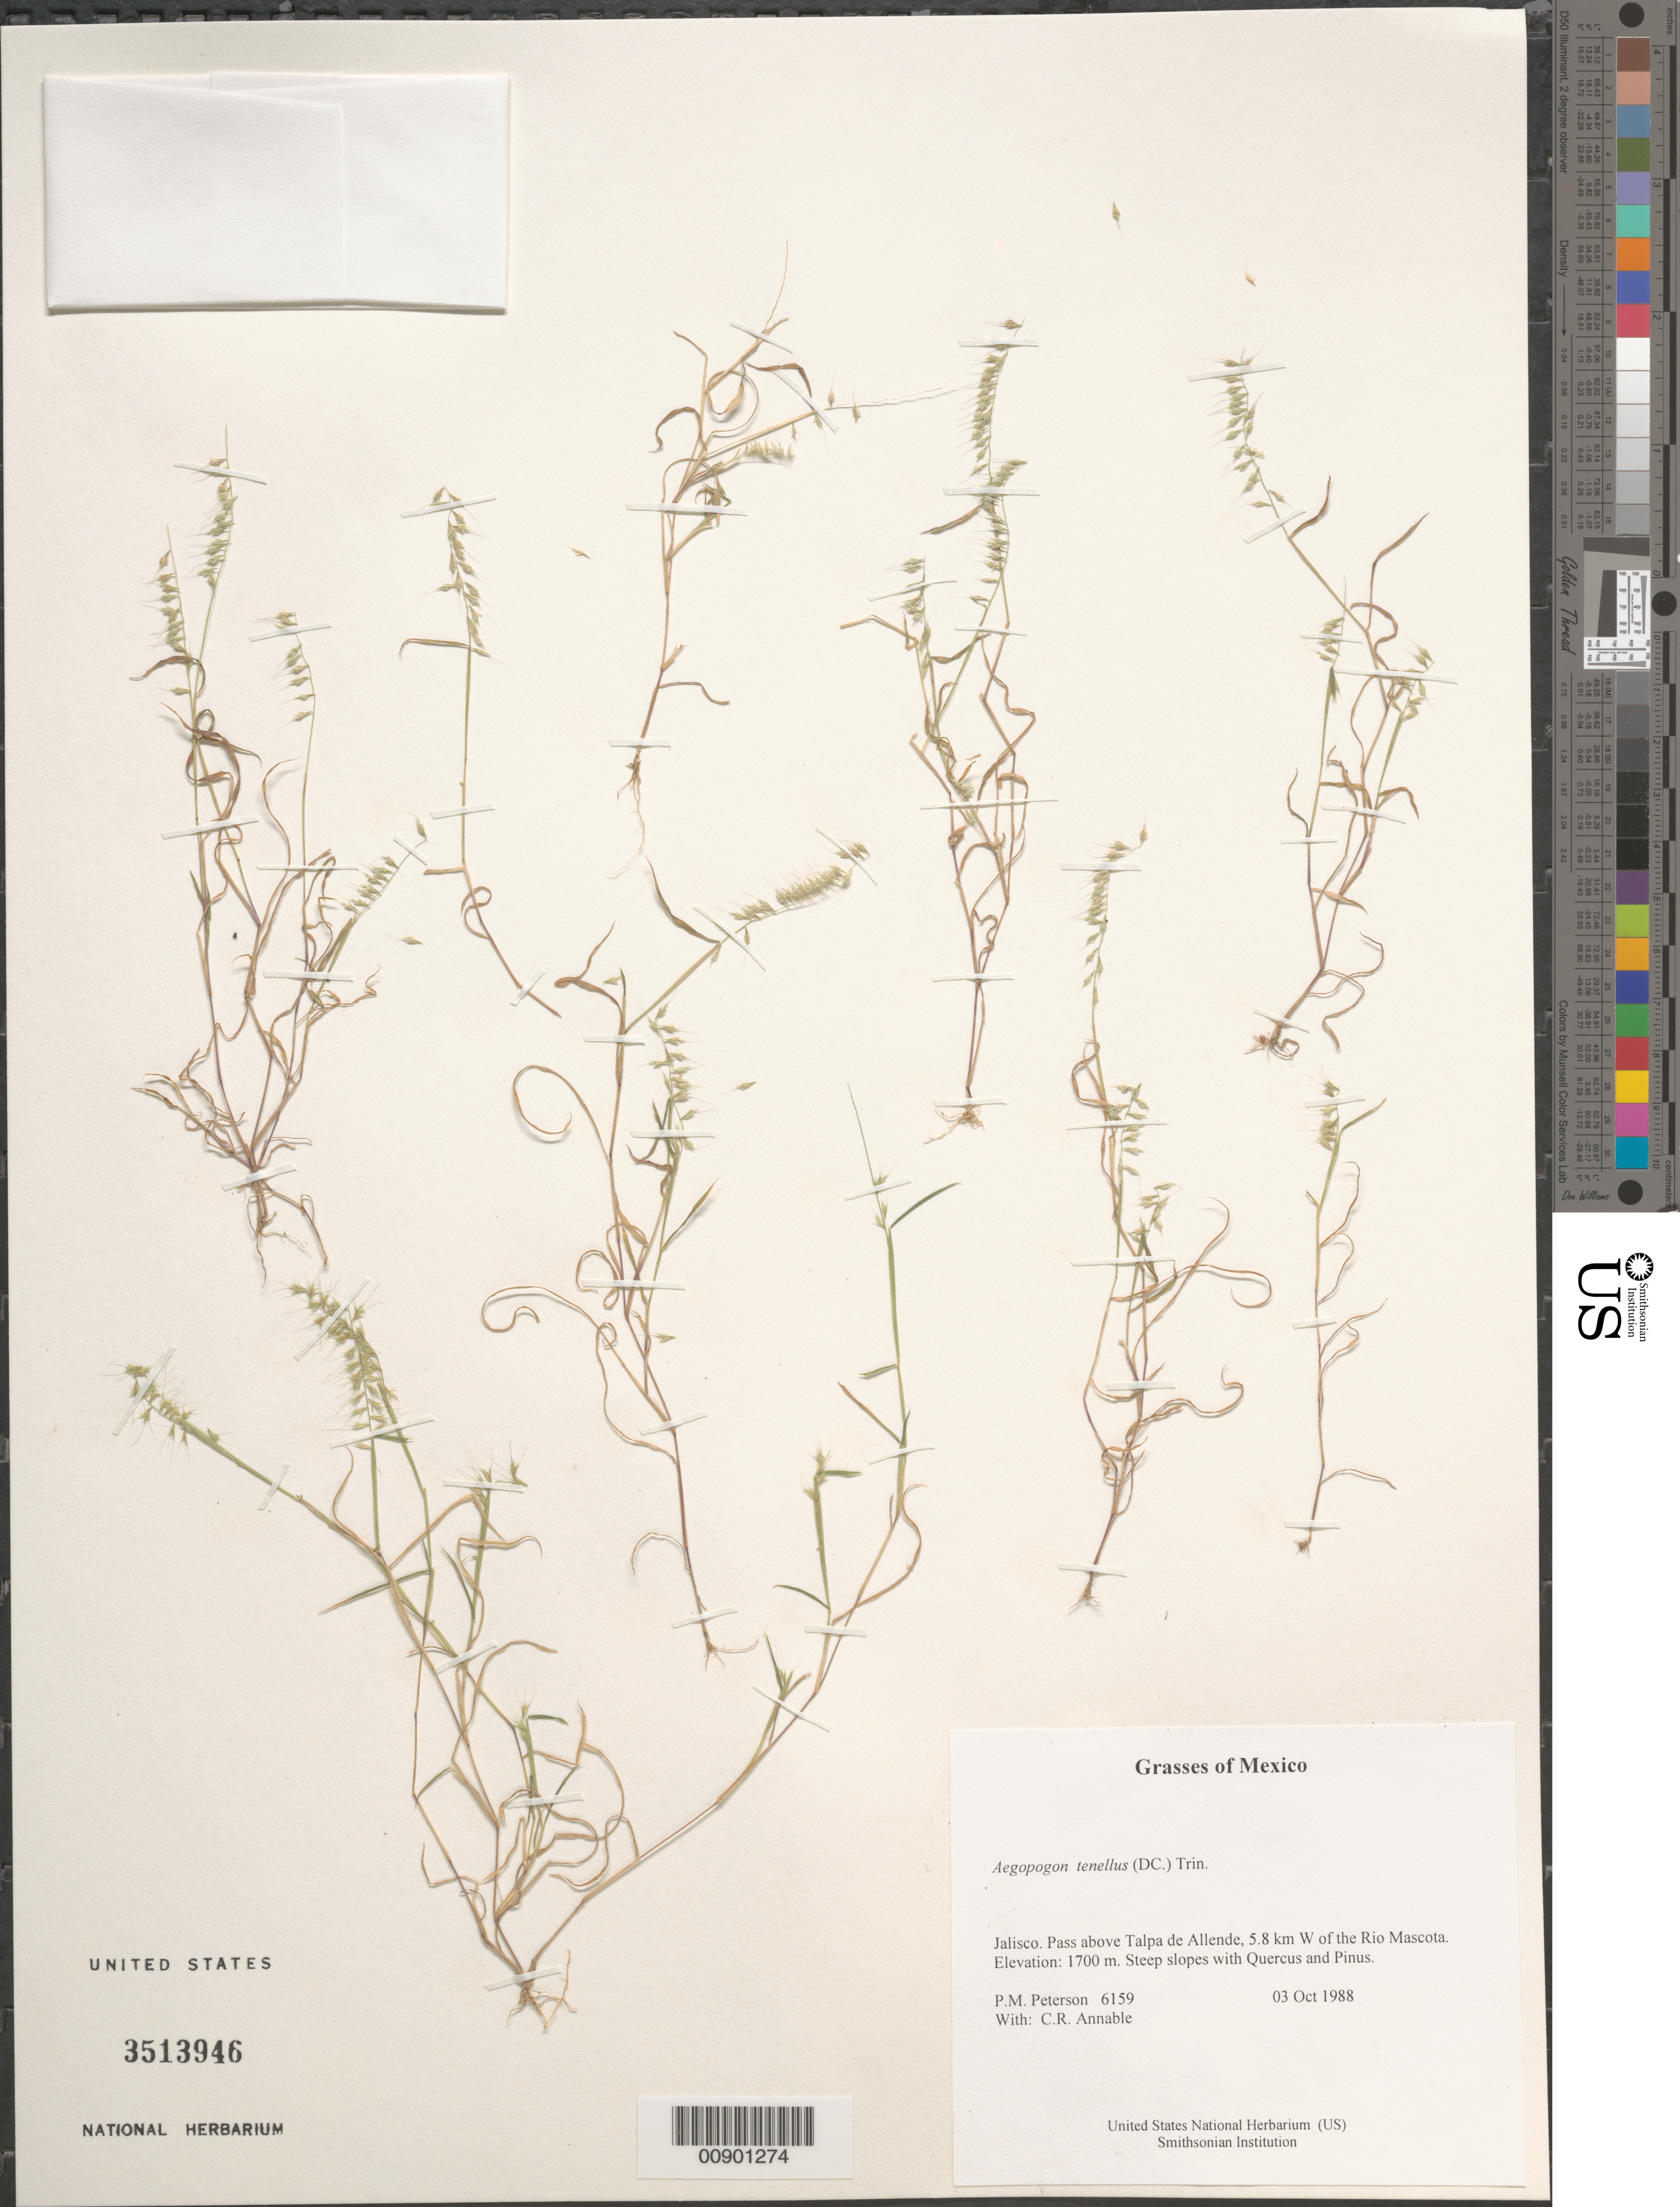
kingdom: Plantae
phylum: Tracheophyta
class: Liliopsida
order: Poales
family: Poaceae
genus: Aegopogon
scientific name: Aegopogon tenellus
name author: (DC.) Trin.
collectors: P. M. Peterson & C. R. Annable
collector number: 06159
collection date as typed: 03 Oct 1988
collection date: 1988-10-03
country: Mexico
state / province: Jalisco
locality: Pass above Talpa de Allende, 5.8 km W of the Rio Mascota.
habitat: Steep slopes with Quercus and Pinus.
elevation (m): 1700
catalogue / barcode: US 3513946